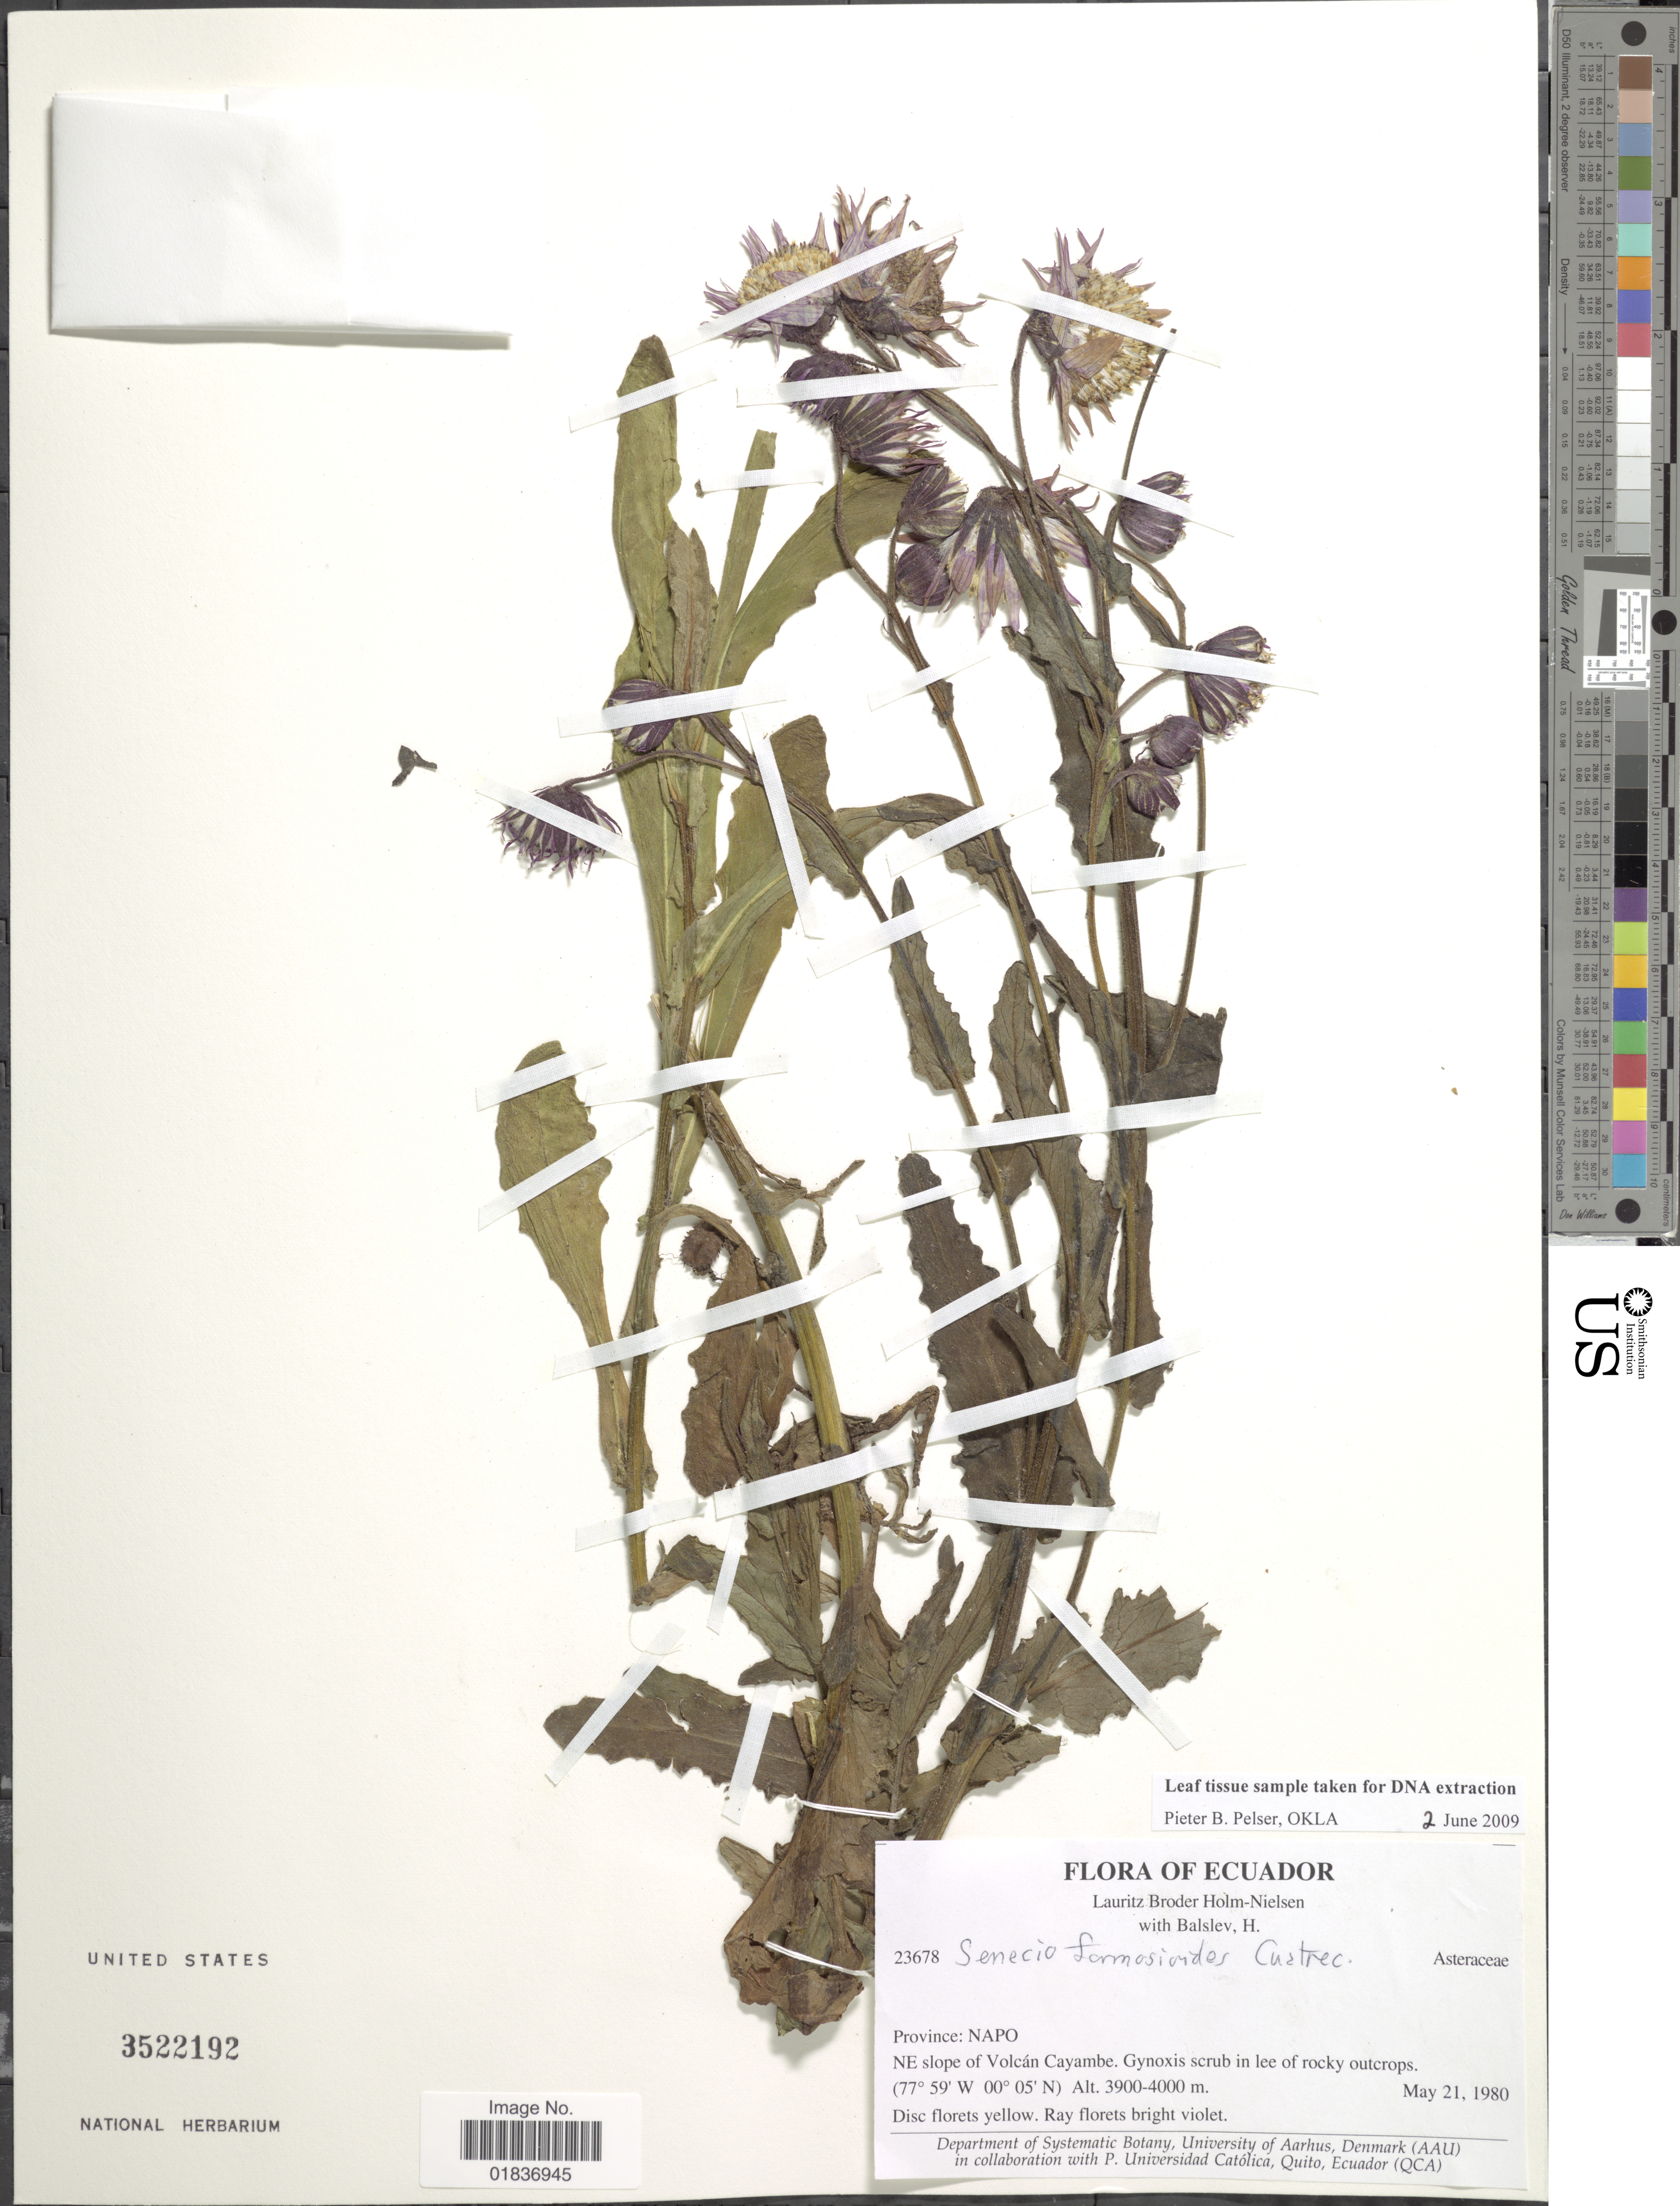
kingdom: Plantae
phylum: Tracheophyta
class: Magnoliopsida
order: Asterales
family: Asteraceae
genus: Senecio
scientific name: Senecio formosoides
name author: Cuatrec.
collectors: L. B. Holm-Nielsen & H. Balslev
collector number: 23678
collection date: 1980-05-21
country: Ecuador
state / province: Napo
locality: Province: Napo. NE slope of Volcan Cayambe.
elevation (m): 3900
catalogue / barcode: US 3522192